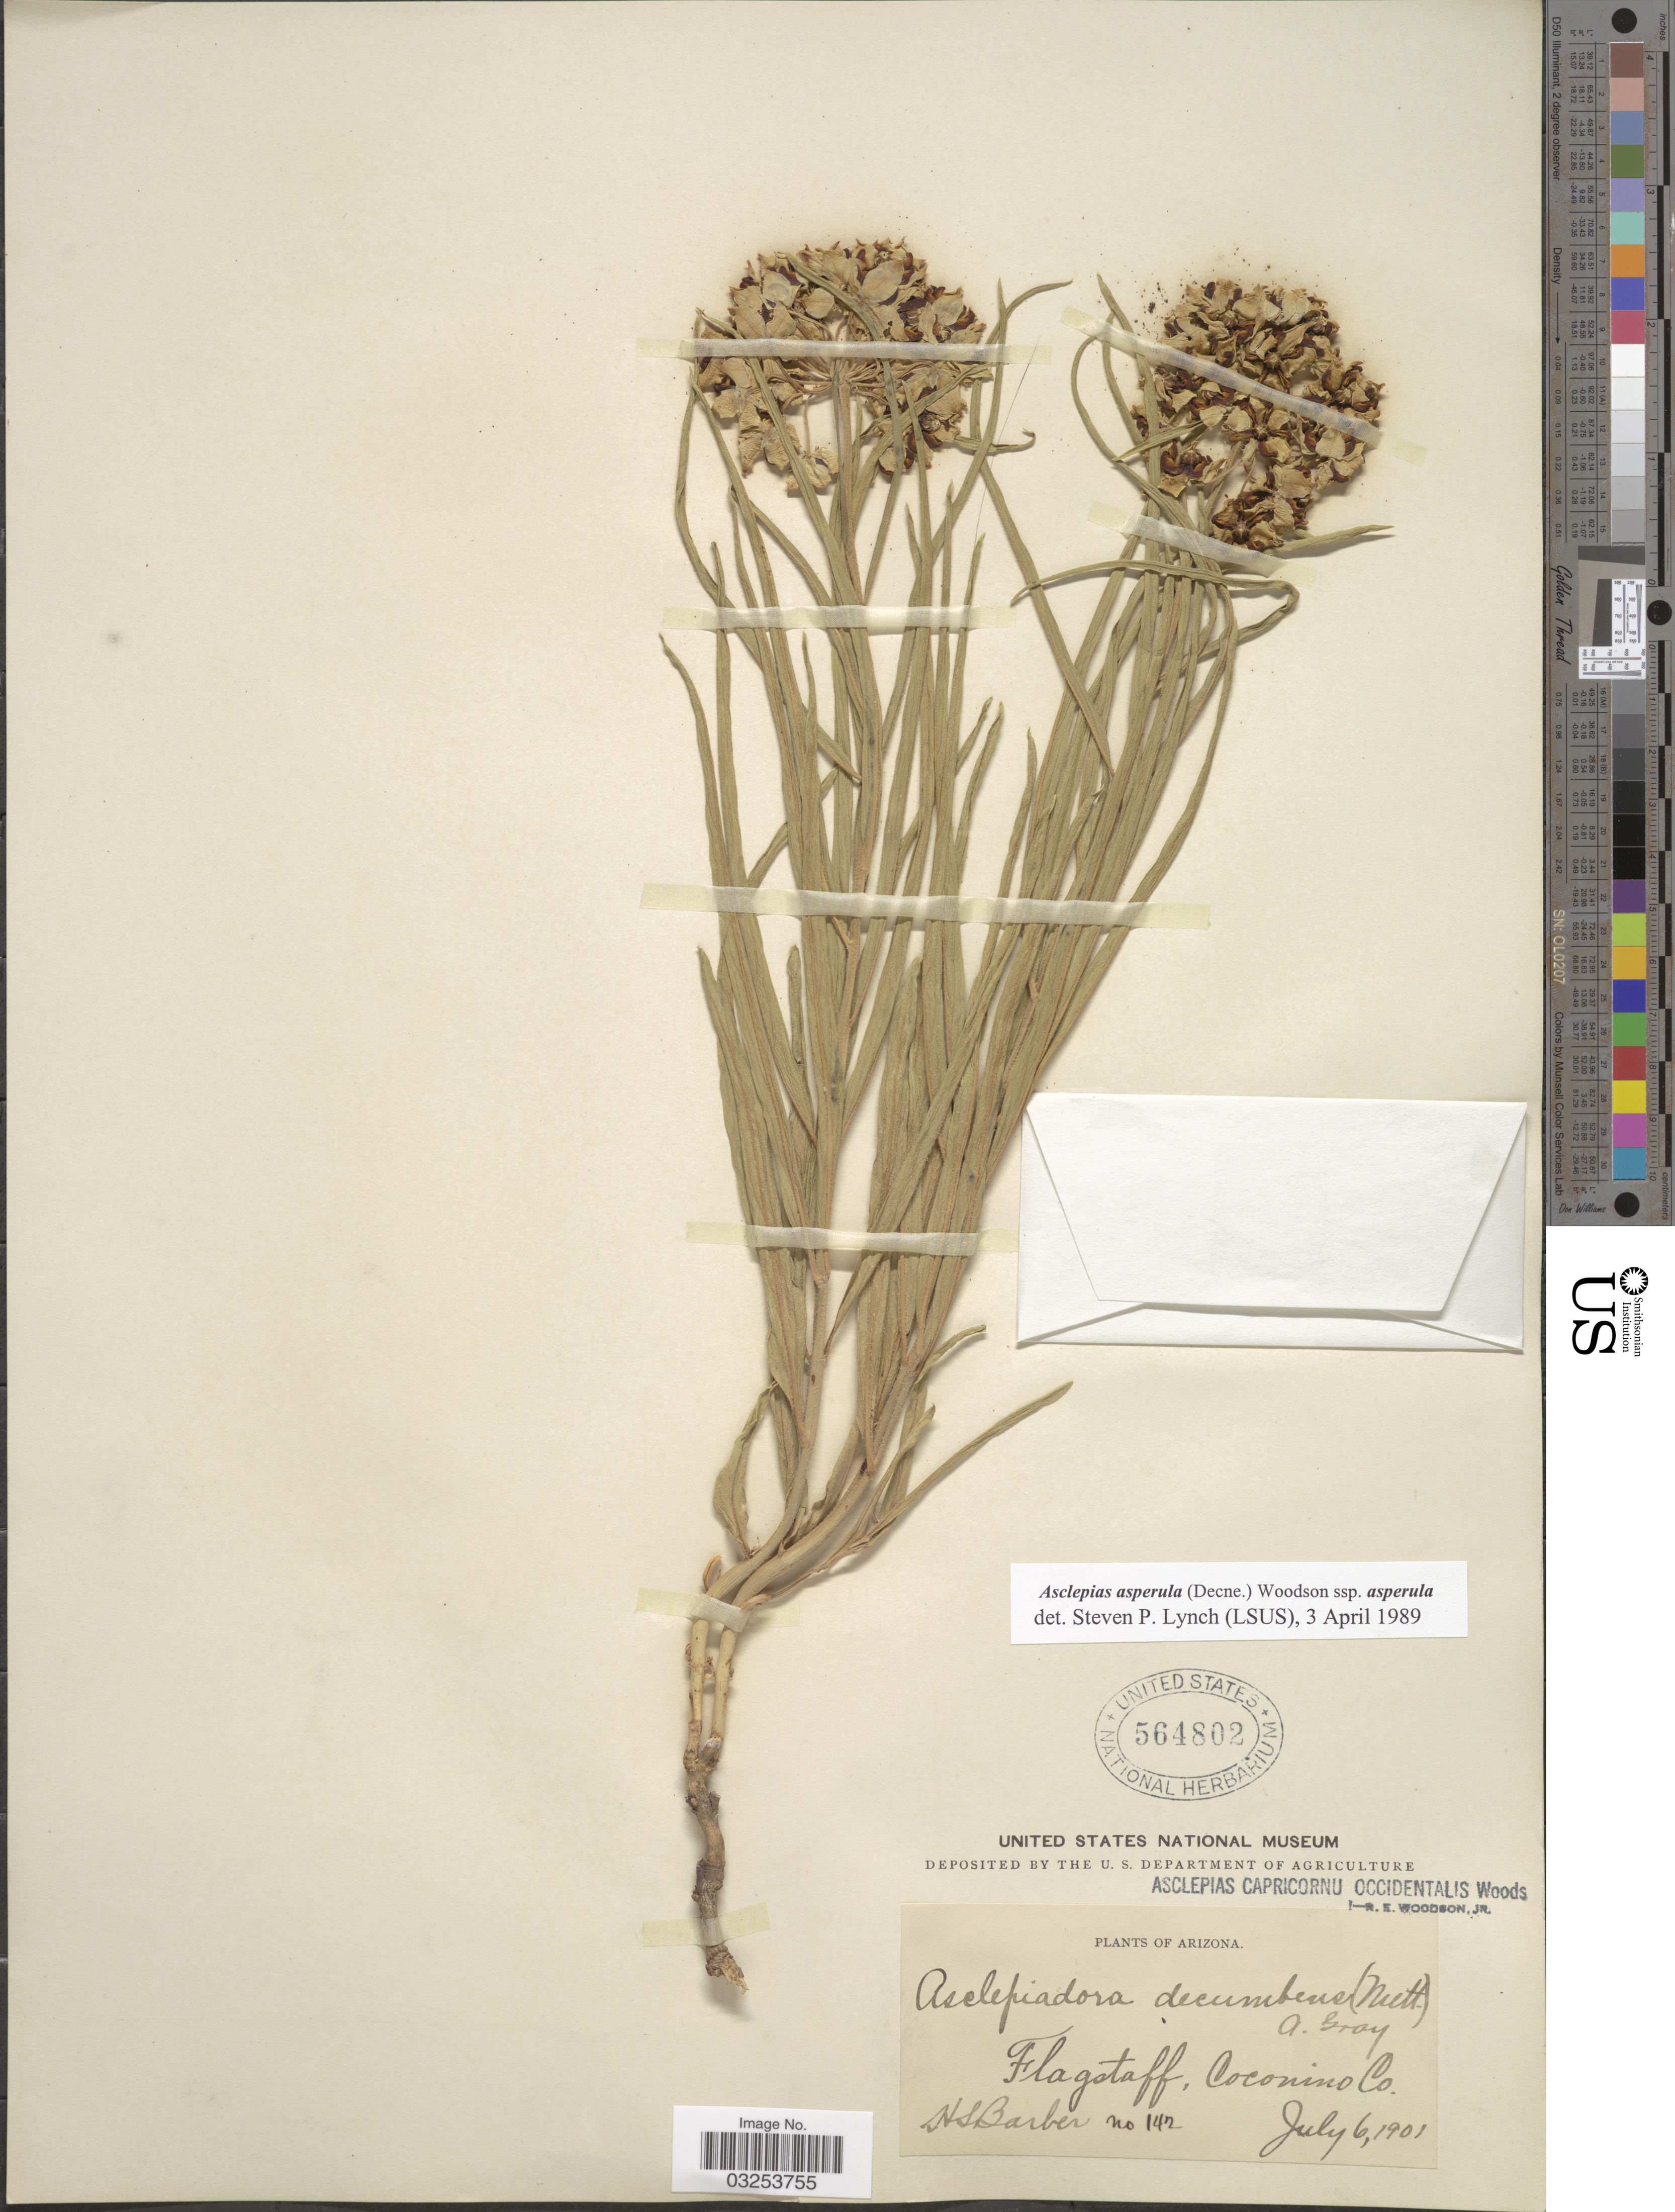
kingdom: Plantae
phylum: Tracheophyta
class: Magnoliopsida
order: Gentianales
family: Apocynaceae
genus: Asclepias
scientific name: Asclepias asperula subsp. asperula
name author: (Decne.) Woodson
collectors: H. Barber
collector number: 142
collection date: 1901-07-06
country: United States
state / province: Arizona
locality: Flagstaff, Coconino Co.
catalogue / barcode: US 564802